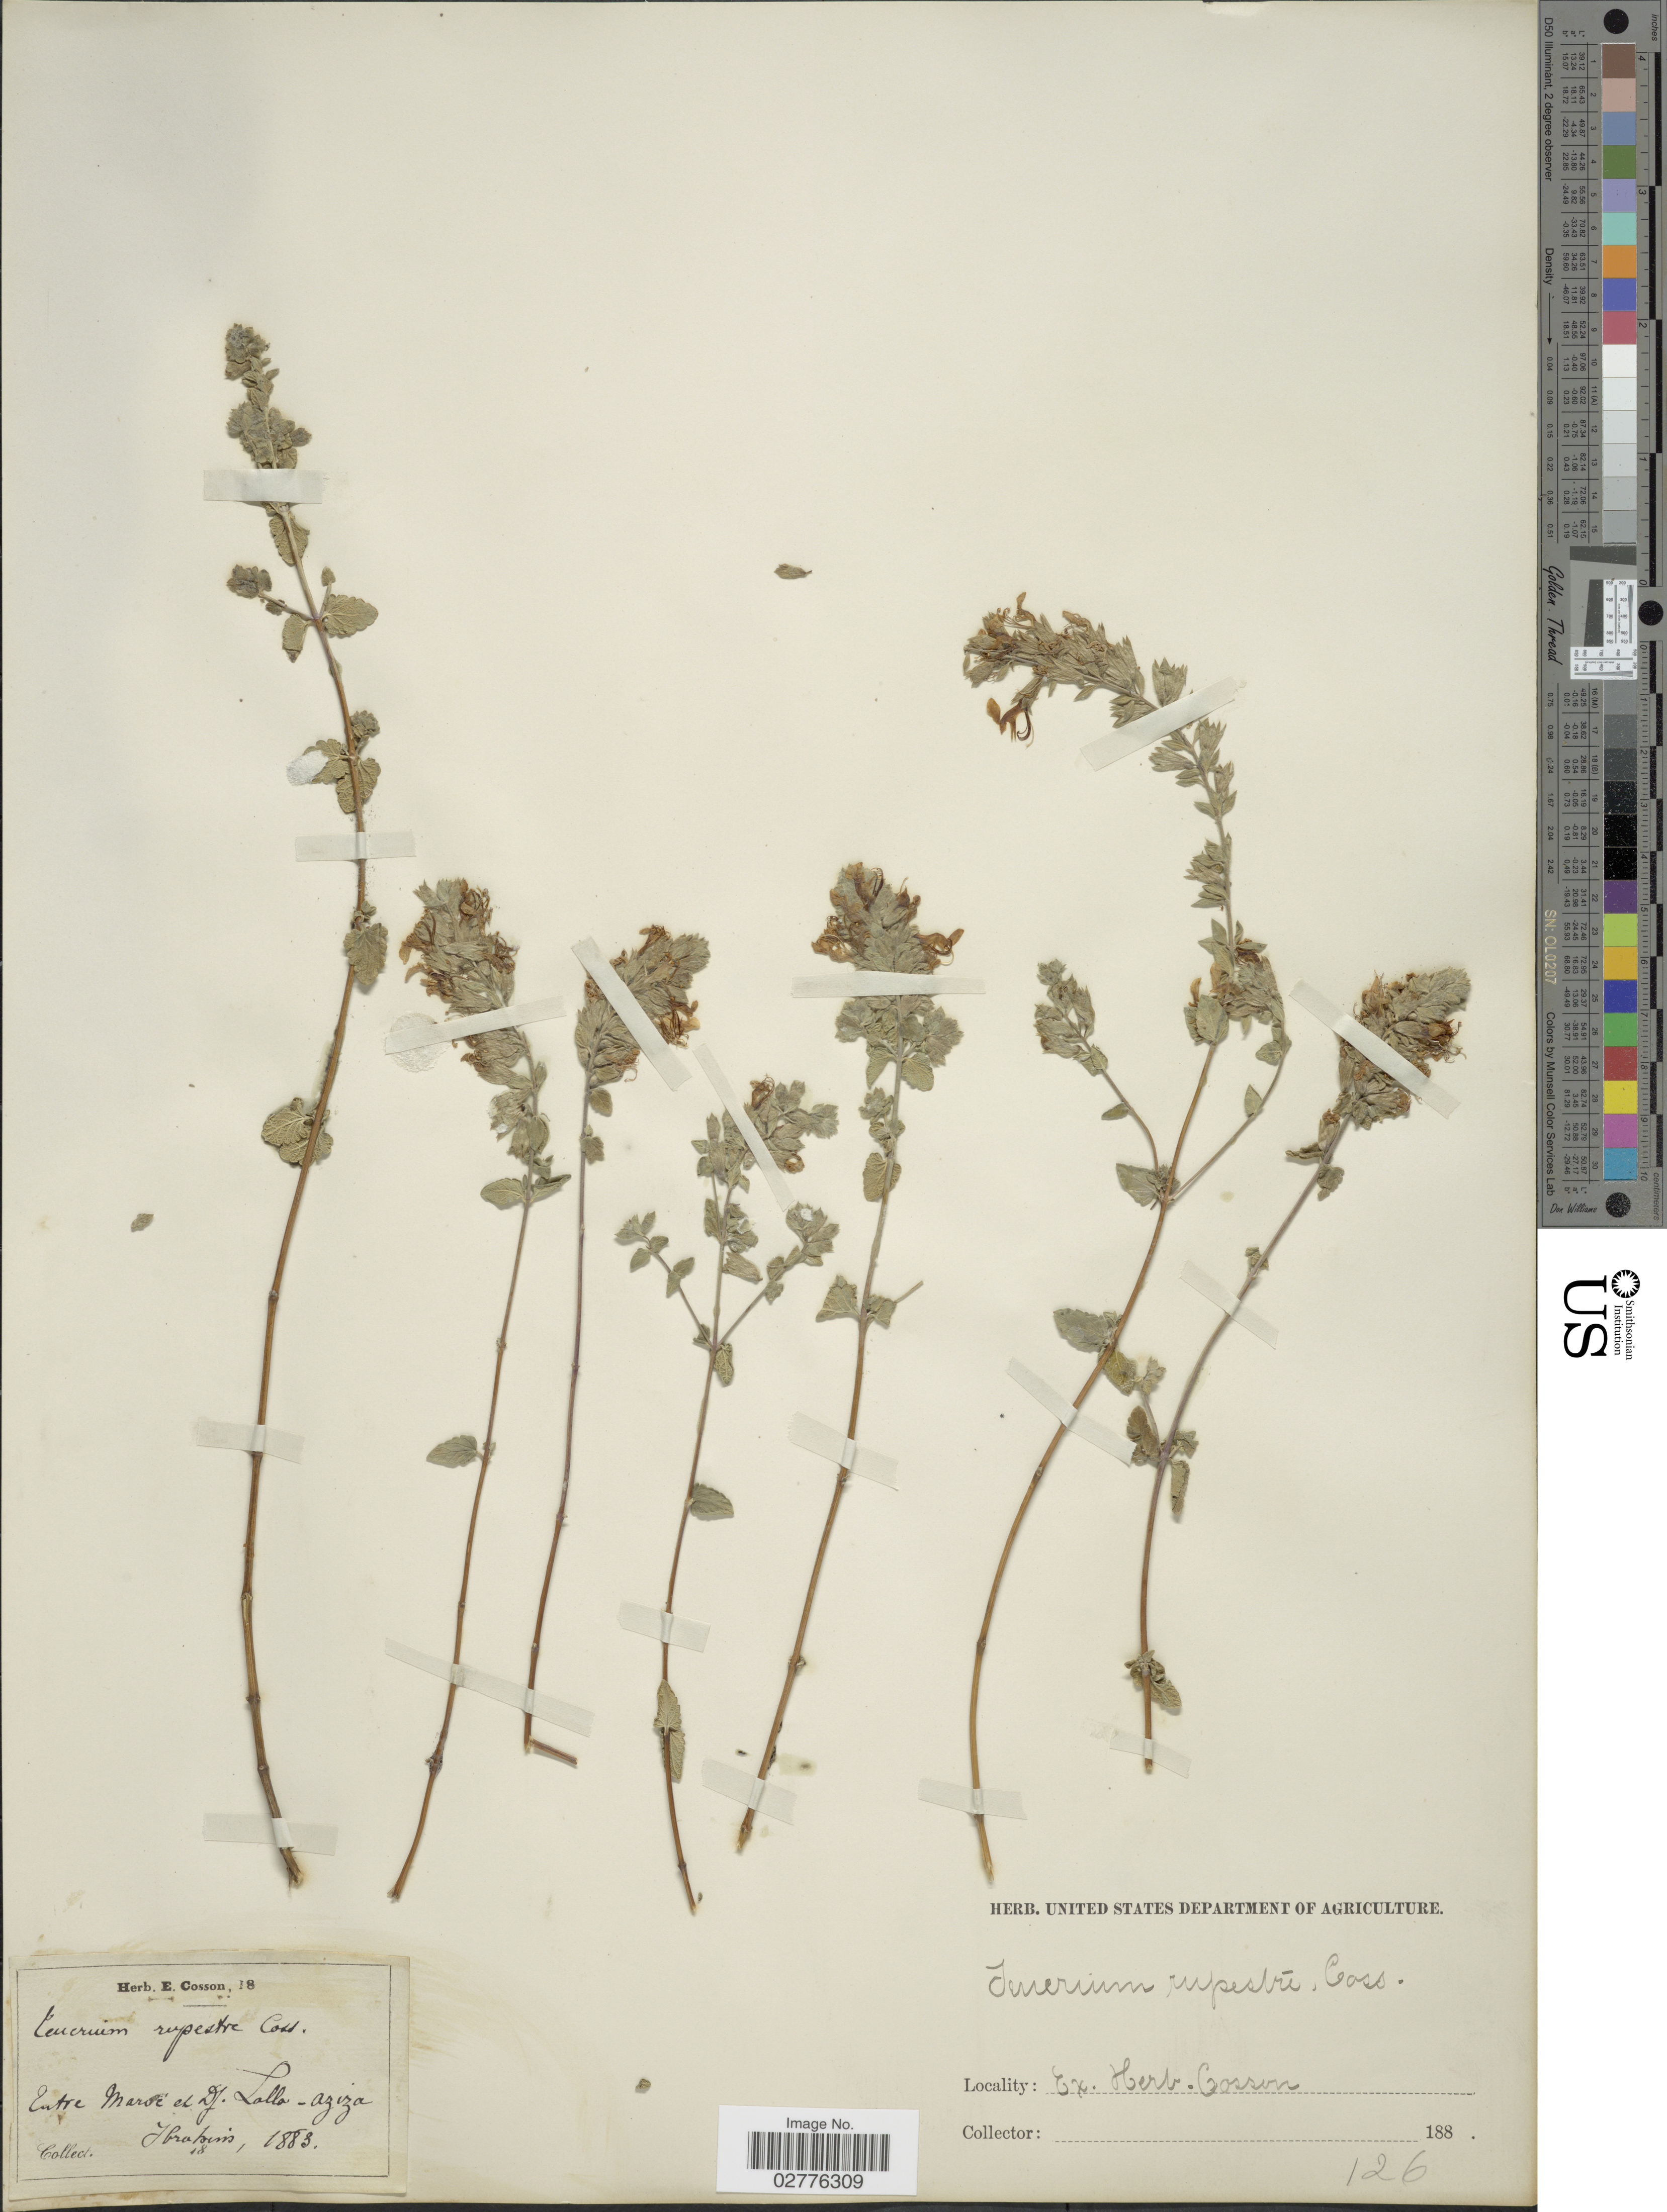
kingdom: Plantae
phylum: Tracheophyta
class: Magnoliopsida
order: Lamiales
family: Lamiaceae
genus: Teucrium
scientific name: Teucrium rupestre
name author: Coss. & Balansa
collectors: -. Ibrahim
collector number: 126?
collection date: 1883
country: Morocco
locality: Entre Maroc et Dj. Lalla-Aziza.